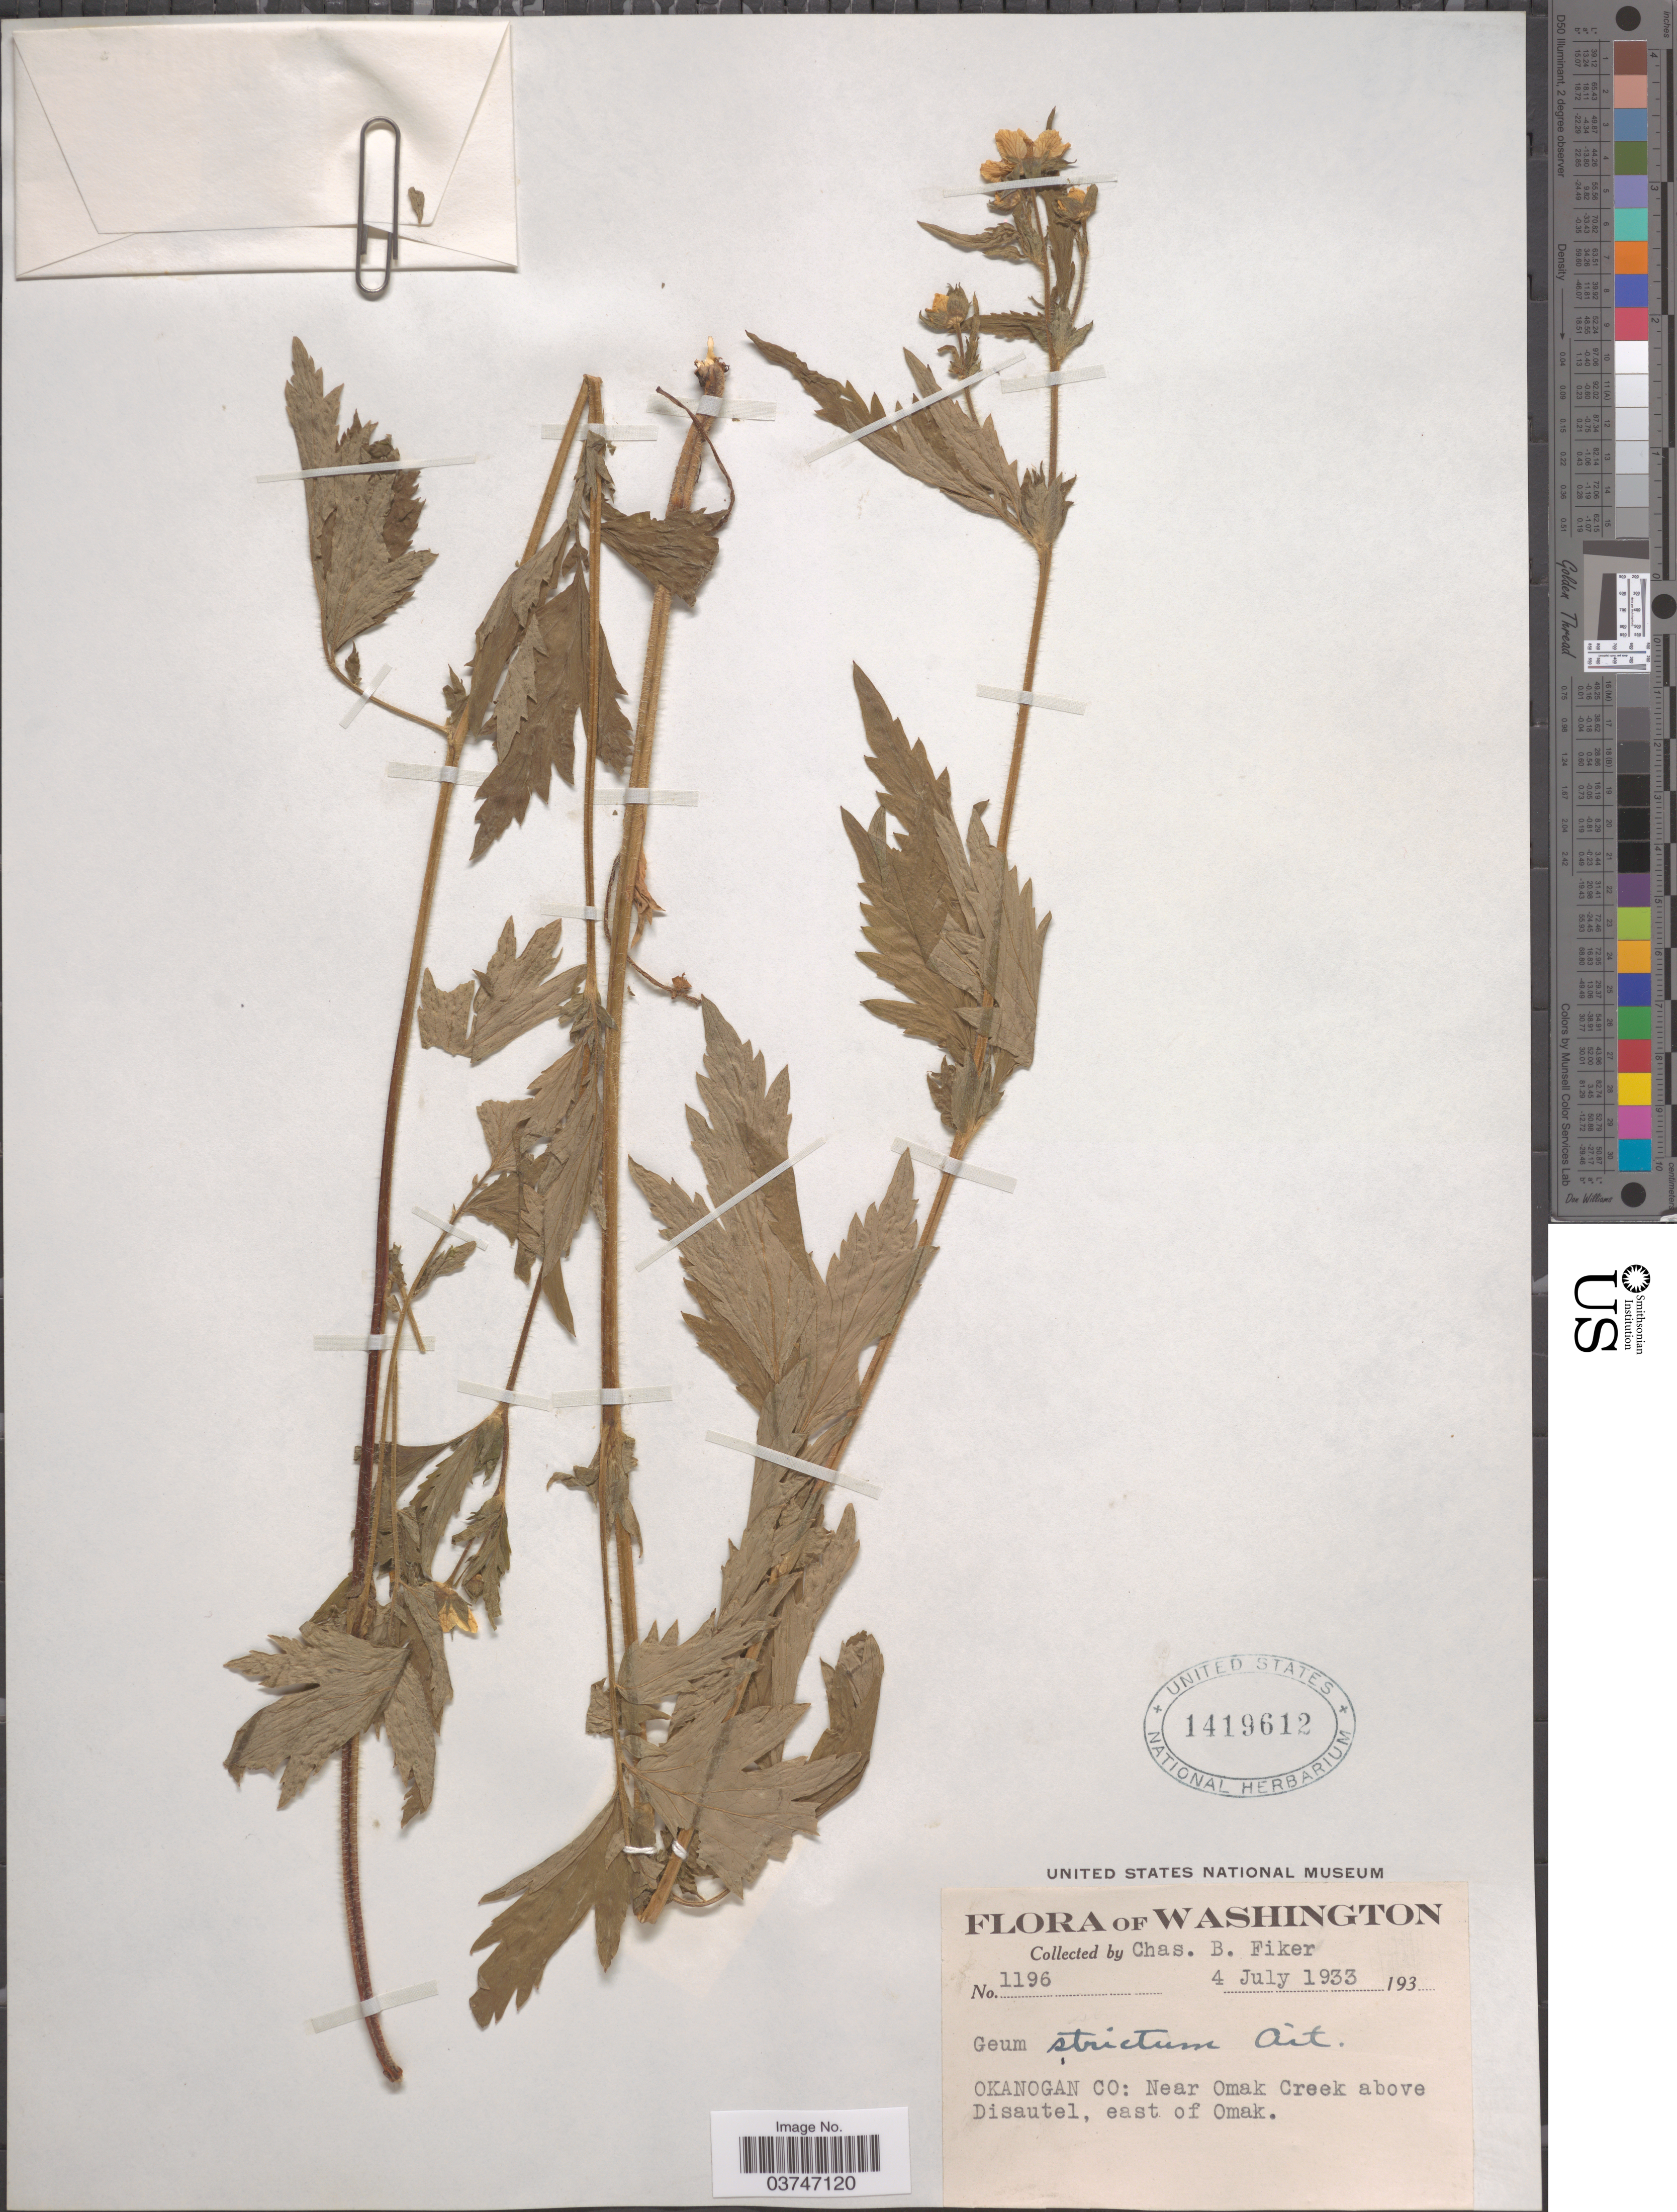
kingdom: Plantae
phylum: Tracheophyta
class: Magnoliopsida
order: Rosales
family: Rosaceae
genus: Geum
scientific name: Geum aleppicum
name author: Jacq.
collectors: C. Fiker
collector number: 1196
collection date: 1933-07-04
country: United States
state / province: Washington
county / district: Okanogan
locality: Okanogan Co: Near Omak Creek above Disautel, east of Omak.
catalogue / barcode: US 1419612